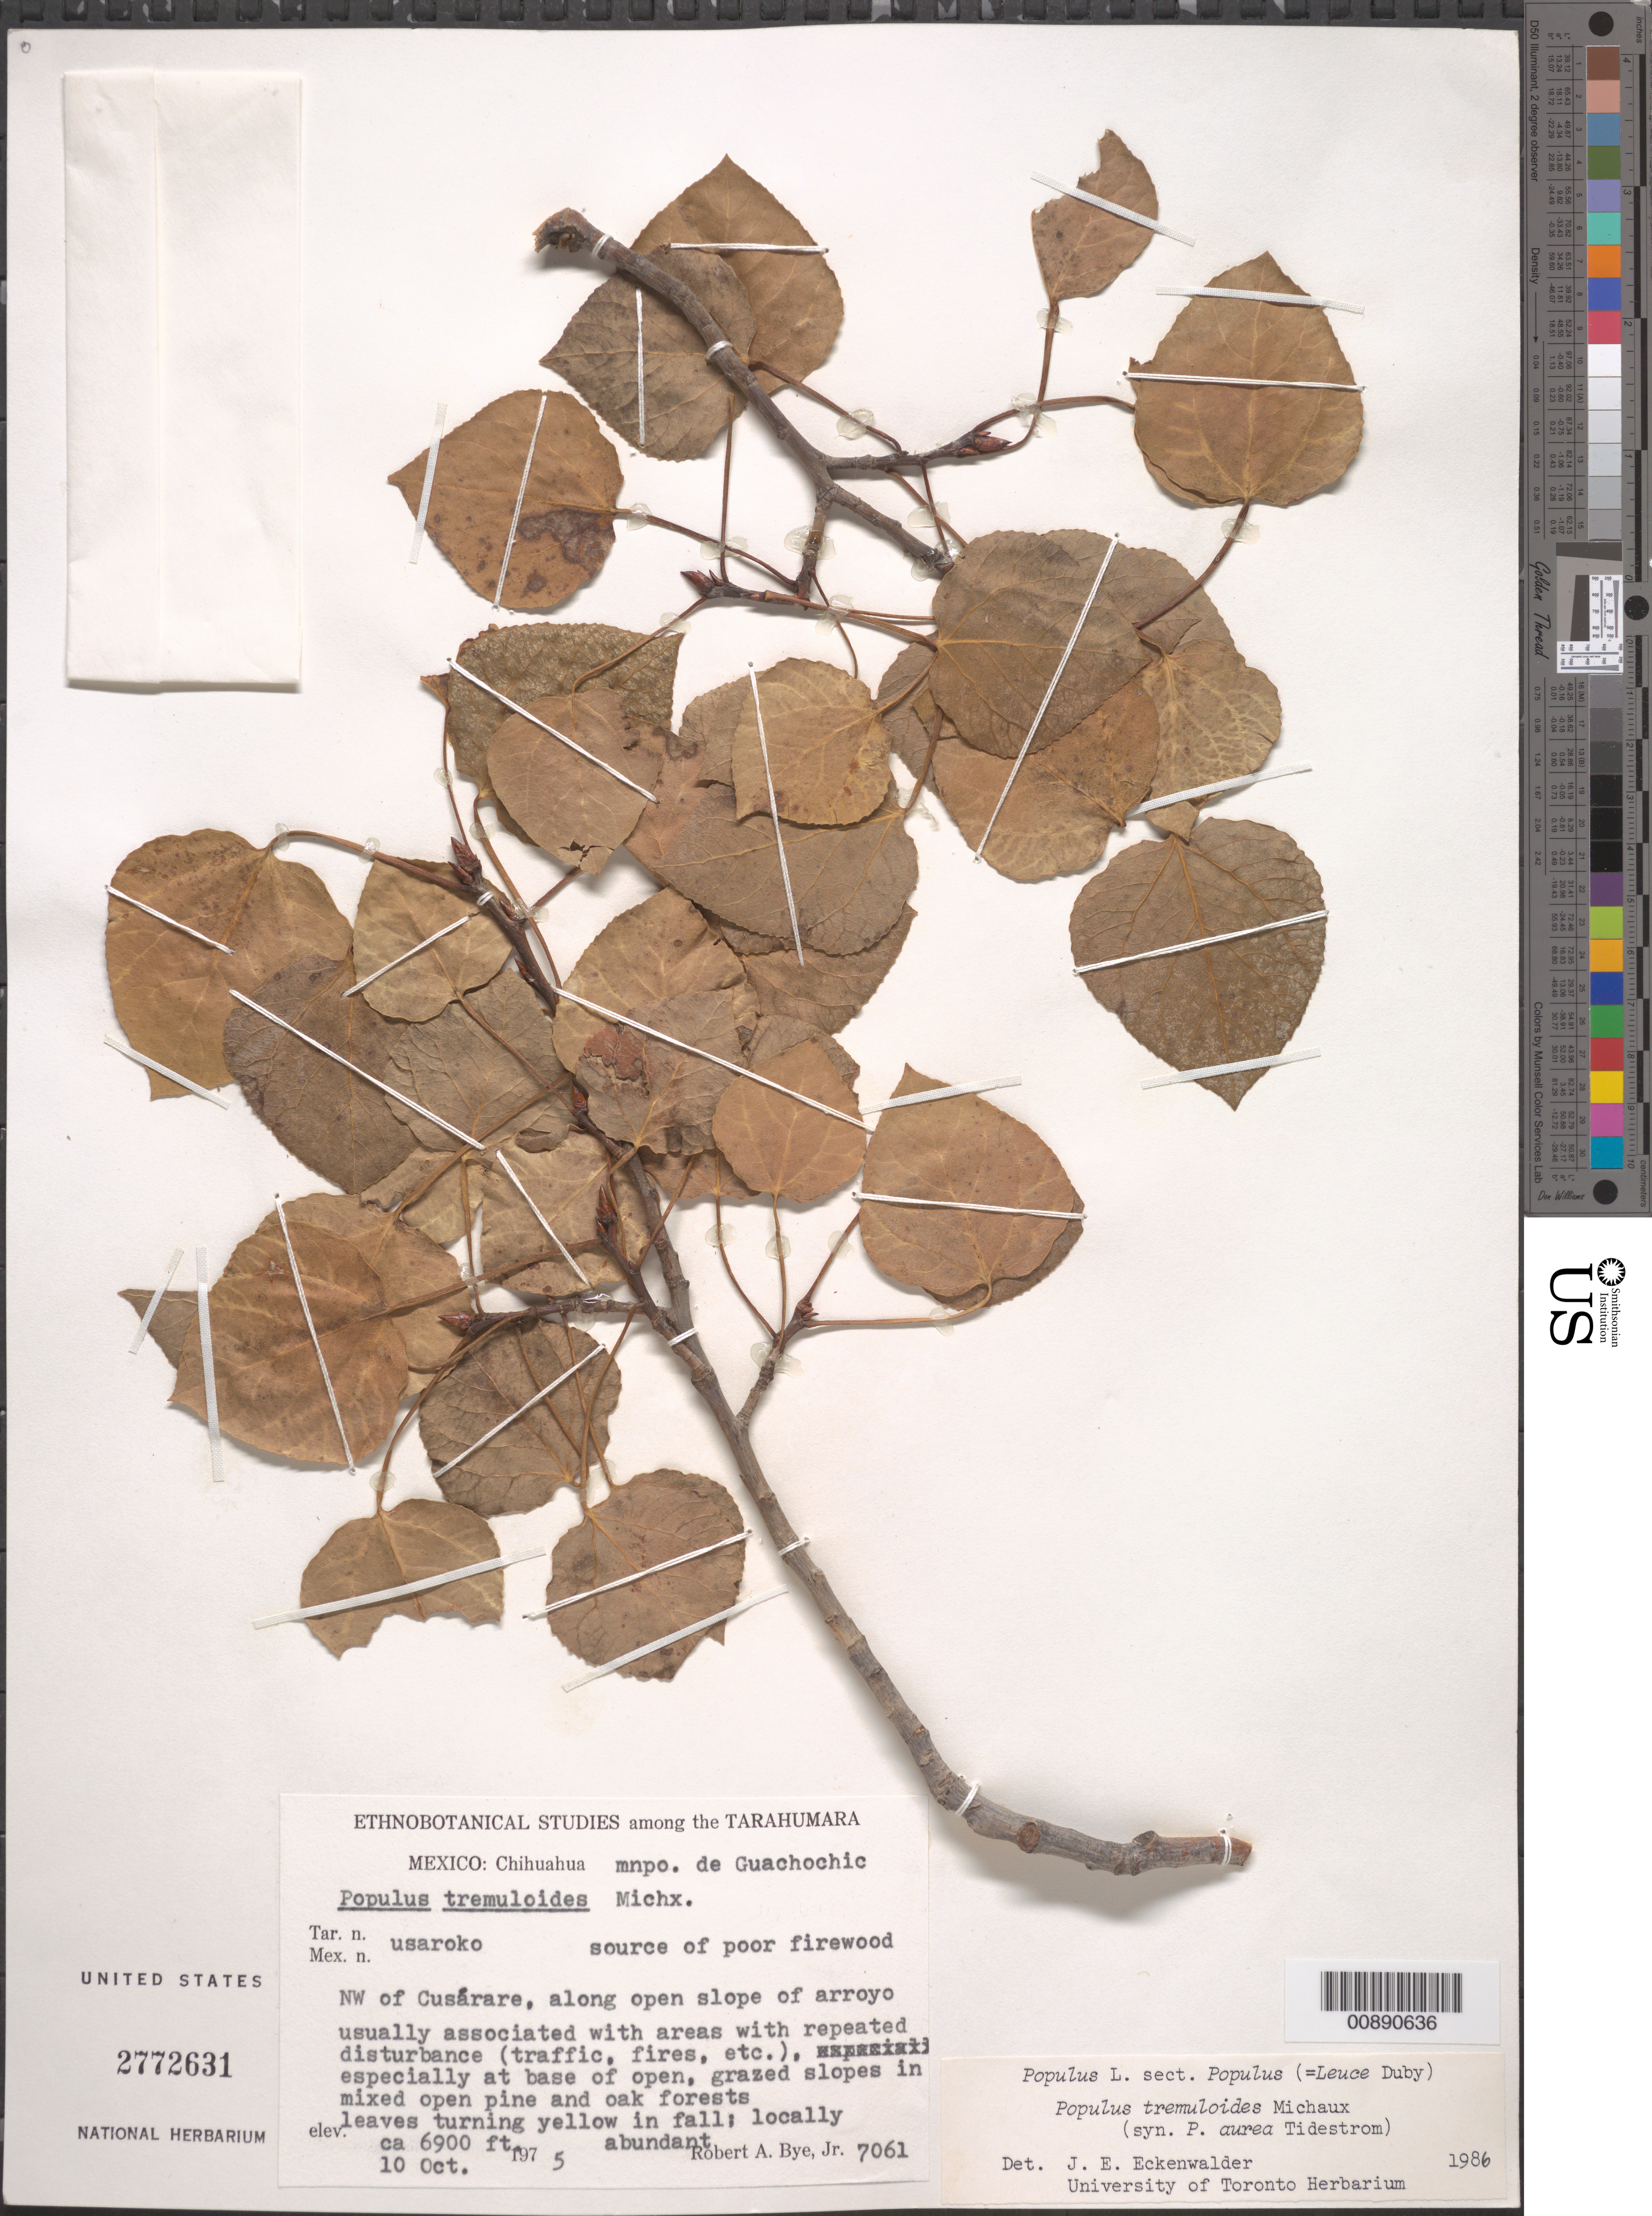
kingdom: Plantae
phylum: Tracheophyta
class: Magnoliopsida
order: Malpighiales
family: Salicaceae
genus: Populus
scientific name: Populus tremuloides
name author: Michx.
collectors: R. A. Bye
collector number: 7061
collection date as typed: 10 Oct 1975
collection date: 1975-10-10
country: Mexico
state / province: Chihuahua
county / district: Guachochic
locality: NW of Cusárare, Municipio de Guachochic, Chihuahua.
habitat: Along open slope of arroyo usually assoc. w/areas w/repeated disturbance (traffic, fires, etc.), especially at base of ..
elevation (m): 2103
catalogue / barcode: US 2772631